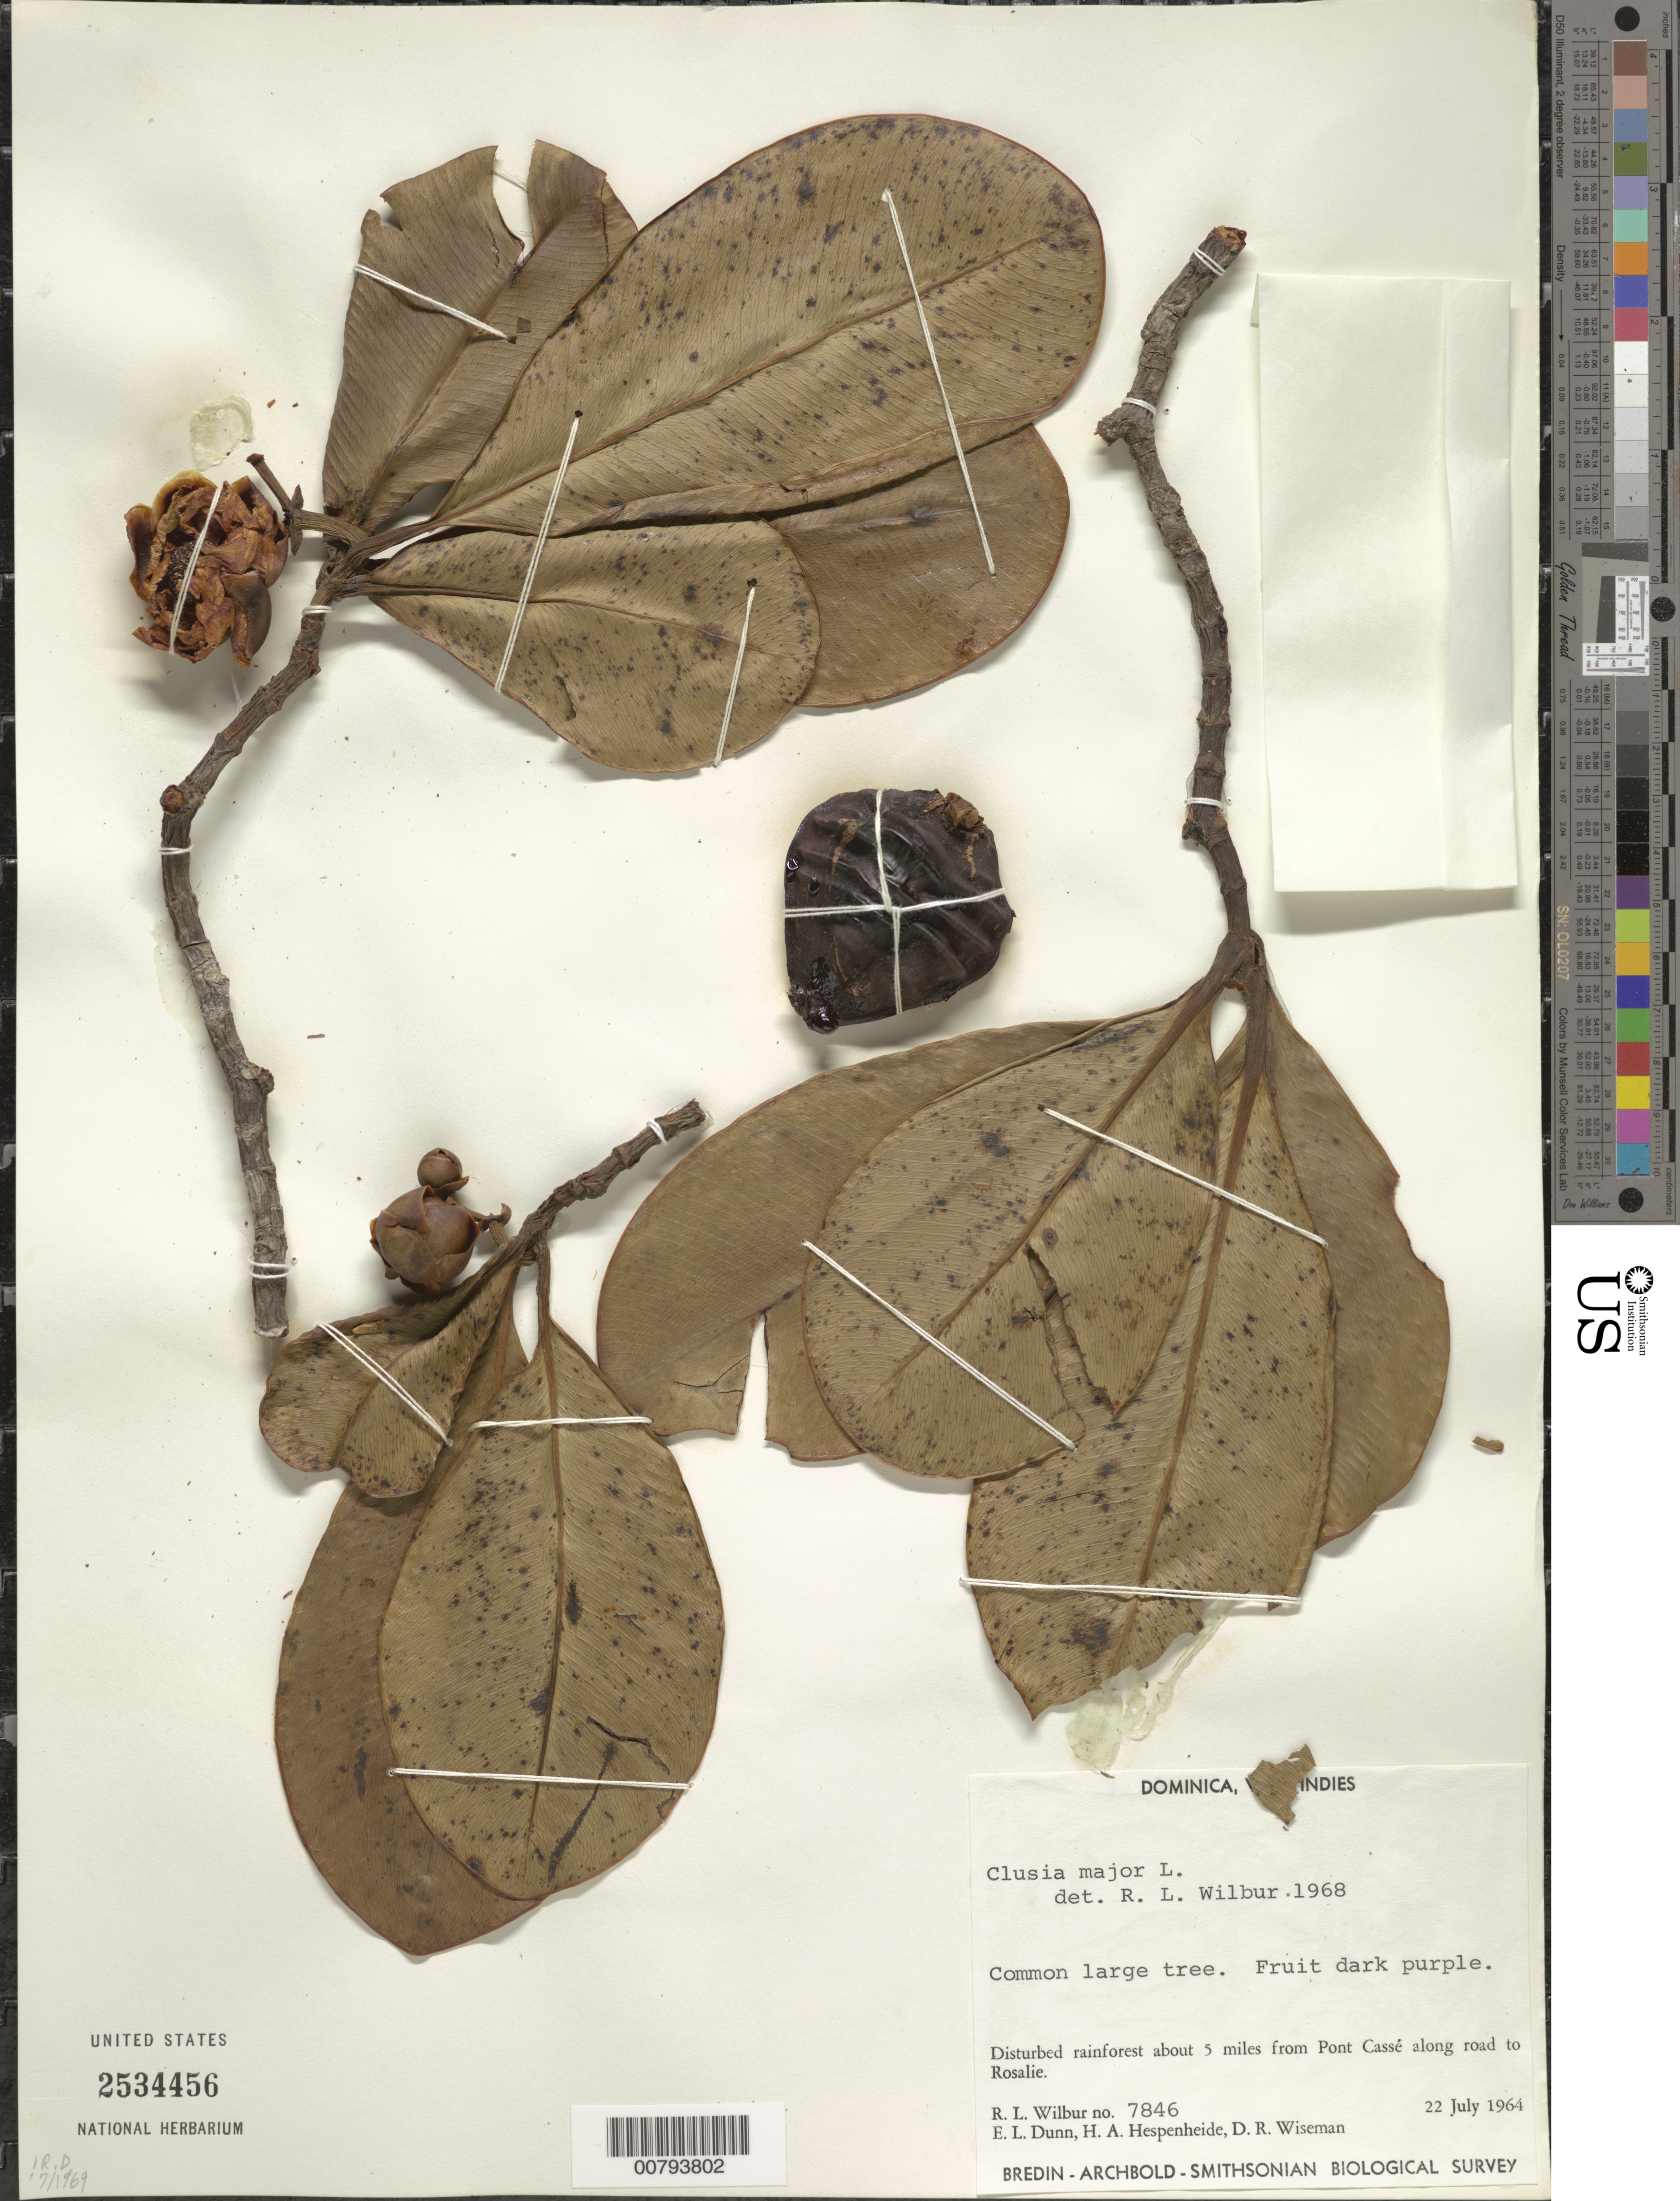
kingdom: Plantae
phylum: Tracheophyta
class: Magnoliopsida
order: Malpighiales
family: Clusiaceae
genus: Clusia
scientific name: Clusia major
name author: L.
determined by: Wilbur, R. L.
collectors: R. L. Wilbur, E. Dunn, H. A. Hespenheide & D. R. Wiseman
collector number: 7846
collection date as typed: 22 Jul 1964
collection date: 1964-07-22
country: Dominica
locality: About 5 miles from Pont Cassé along road to Rosalie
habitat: Disturbed rainforest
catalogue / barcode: US 2534456